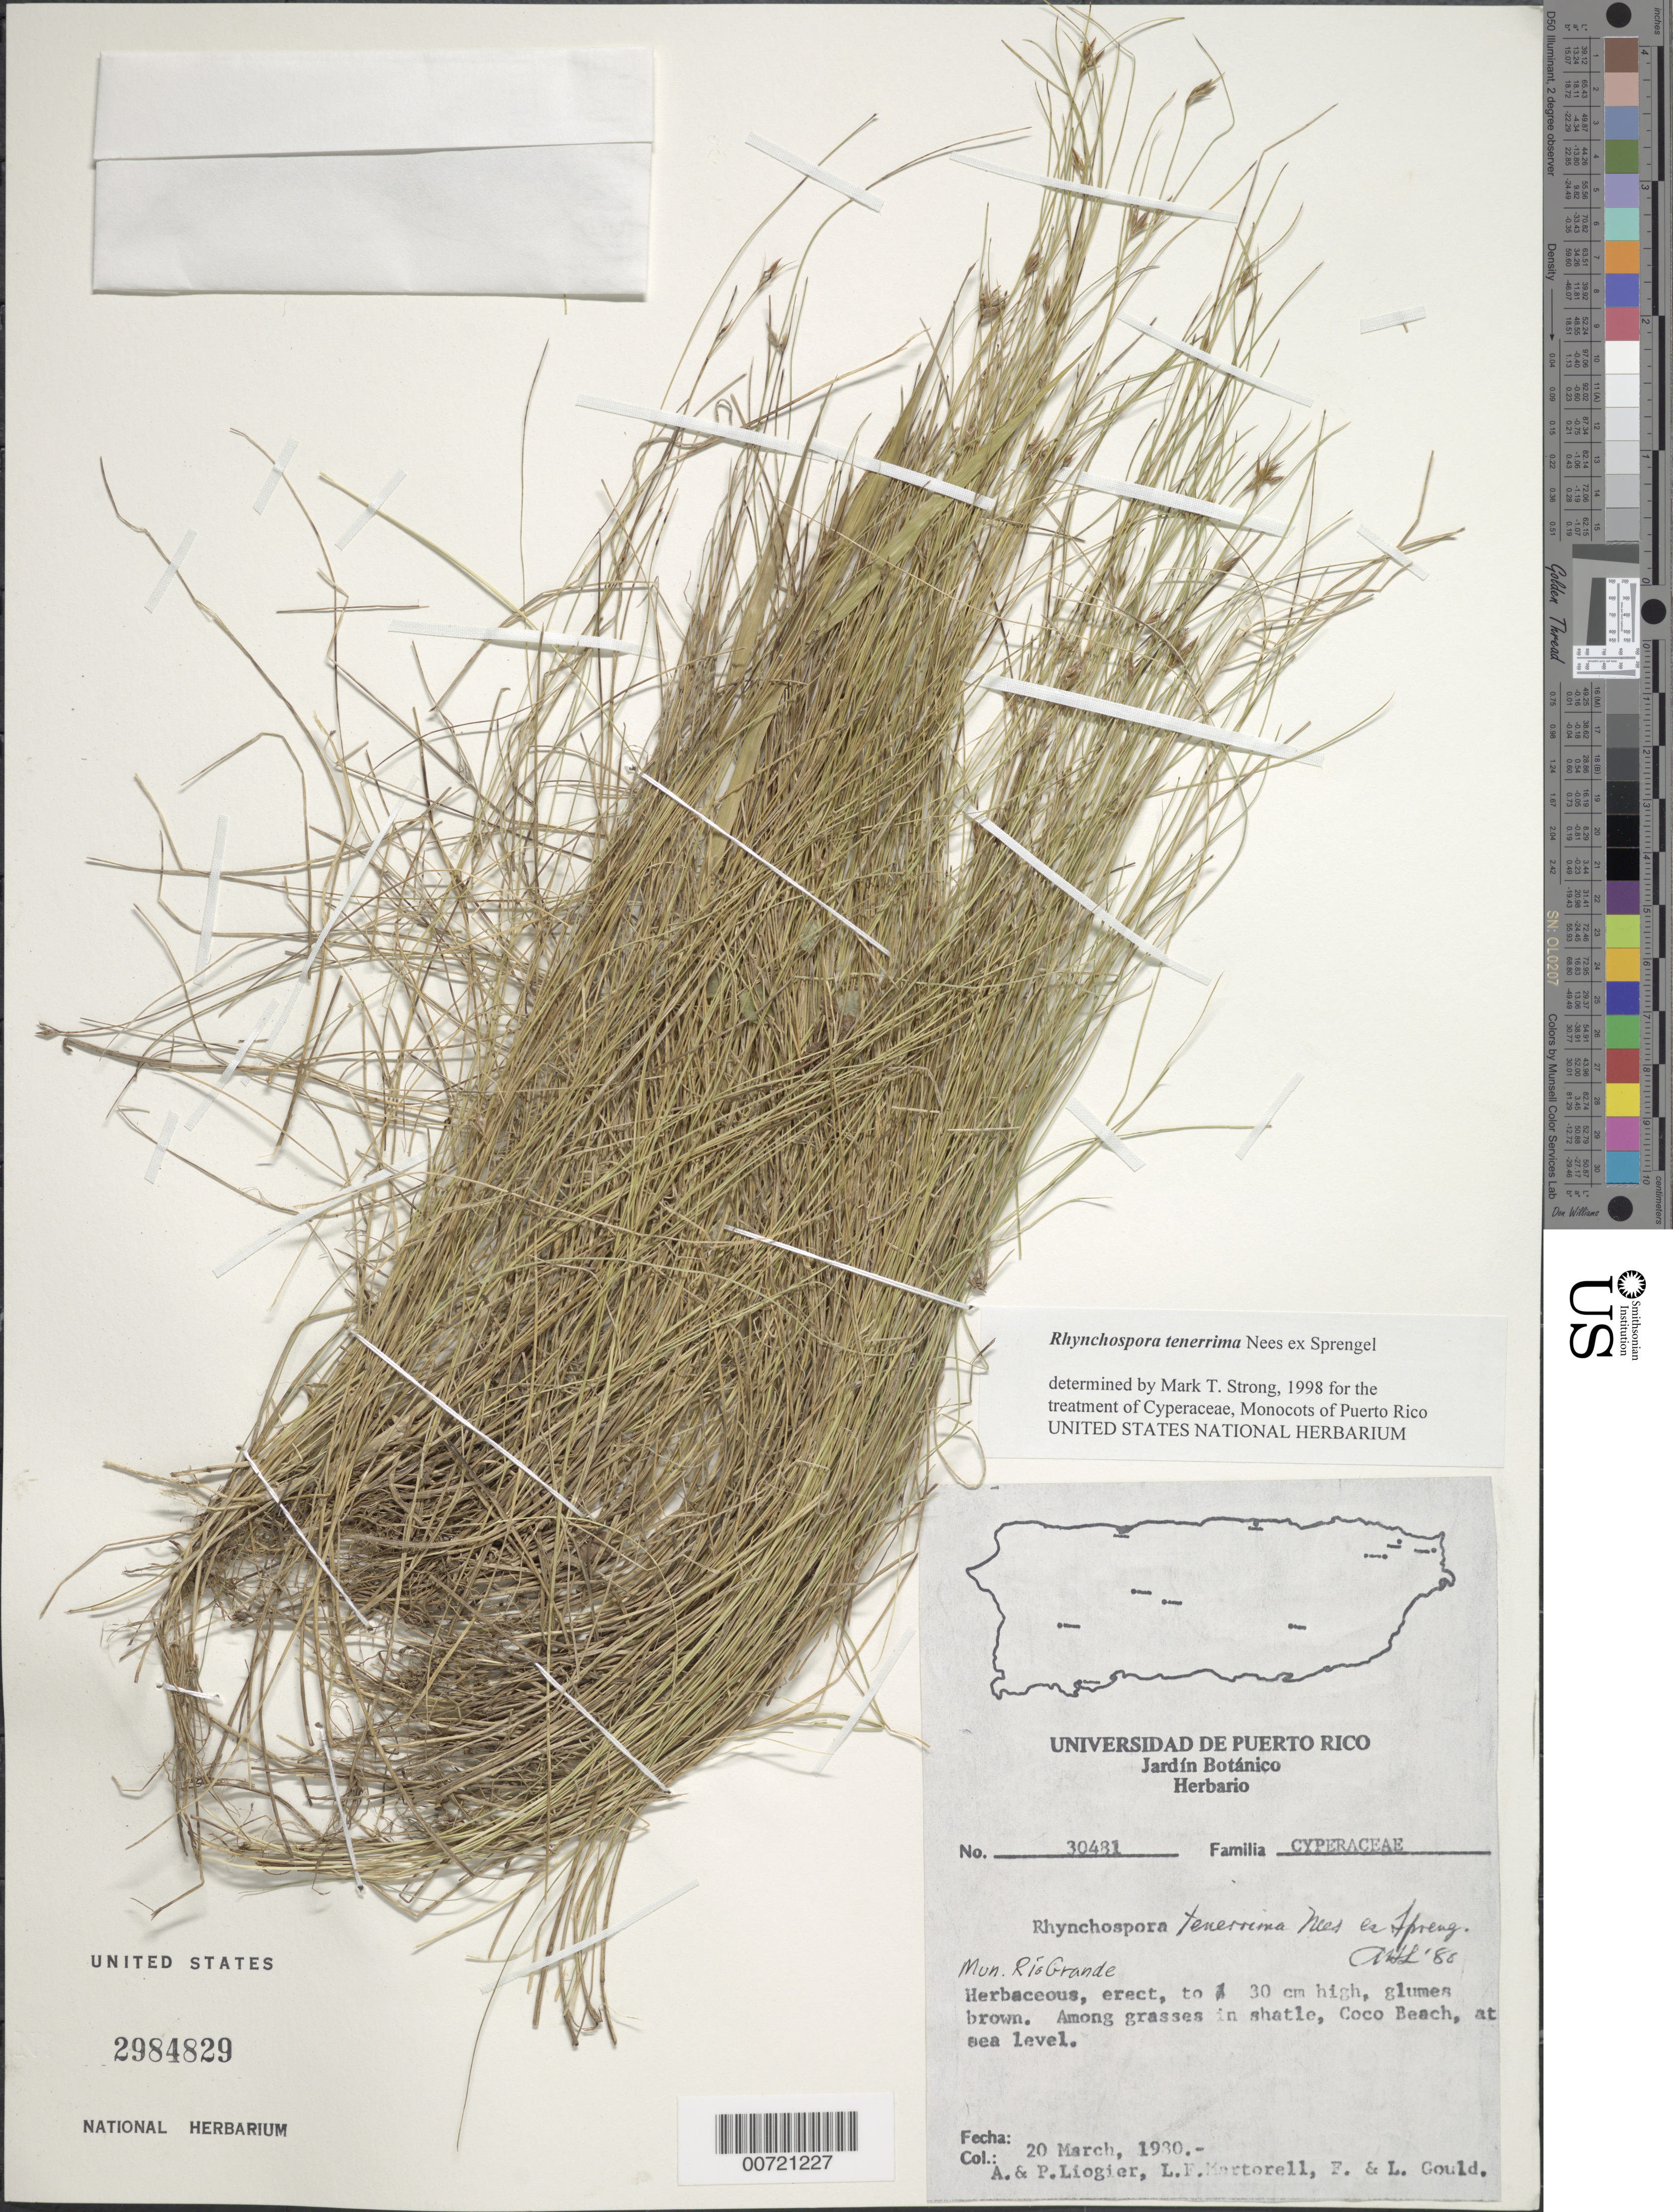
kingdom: Plantae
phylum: Tracheophyta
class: Liliopsida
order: Poales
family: Cyperaceae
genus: Rhynchospora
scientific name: Rhynchospora tenerrima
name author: Nees ex Spreng.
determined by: Strong, M. T., (US), Smithsonian Institution - National Museum of Natural History (UNITED STATES)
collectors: A. H. Liogier, M. P. Liogier, L. Martorell, F. Gould & L. Gould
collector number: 30481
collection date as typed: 20 Mar 1980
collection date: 1980-03-20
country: Puerto Rico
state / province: Río Grande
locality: Coco Beach, at sea level.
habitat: Among grasses in shatle.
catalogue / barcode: US 2984829